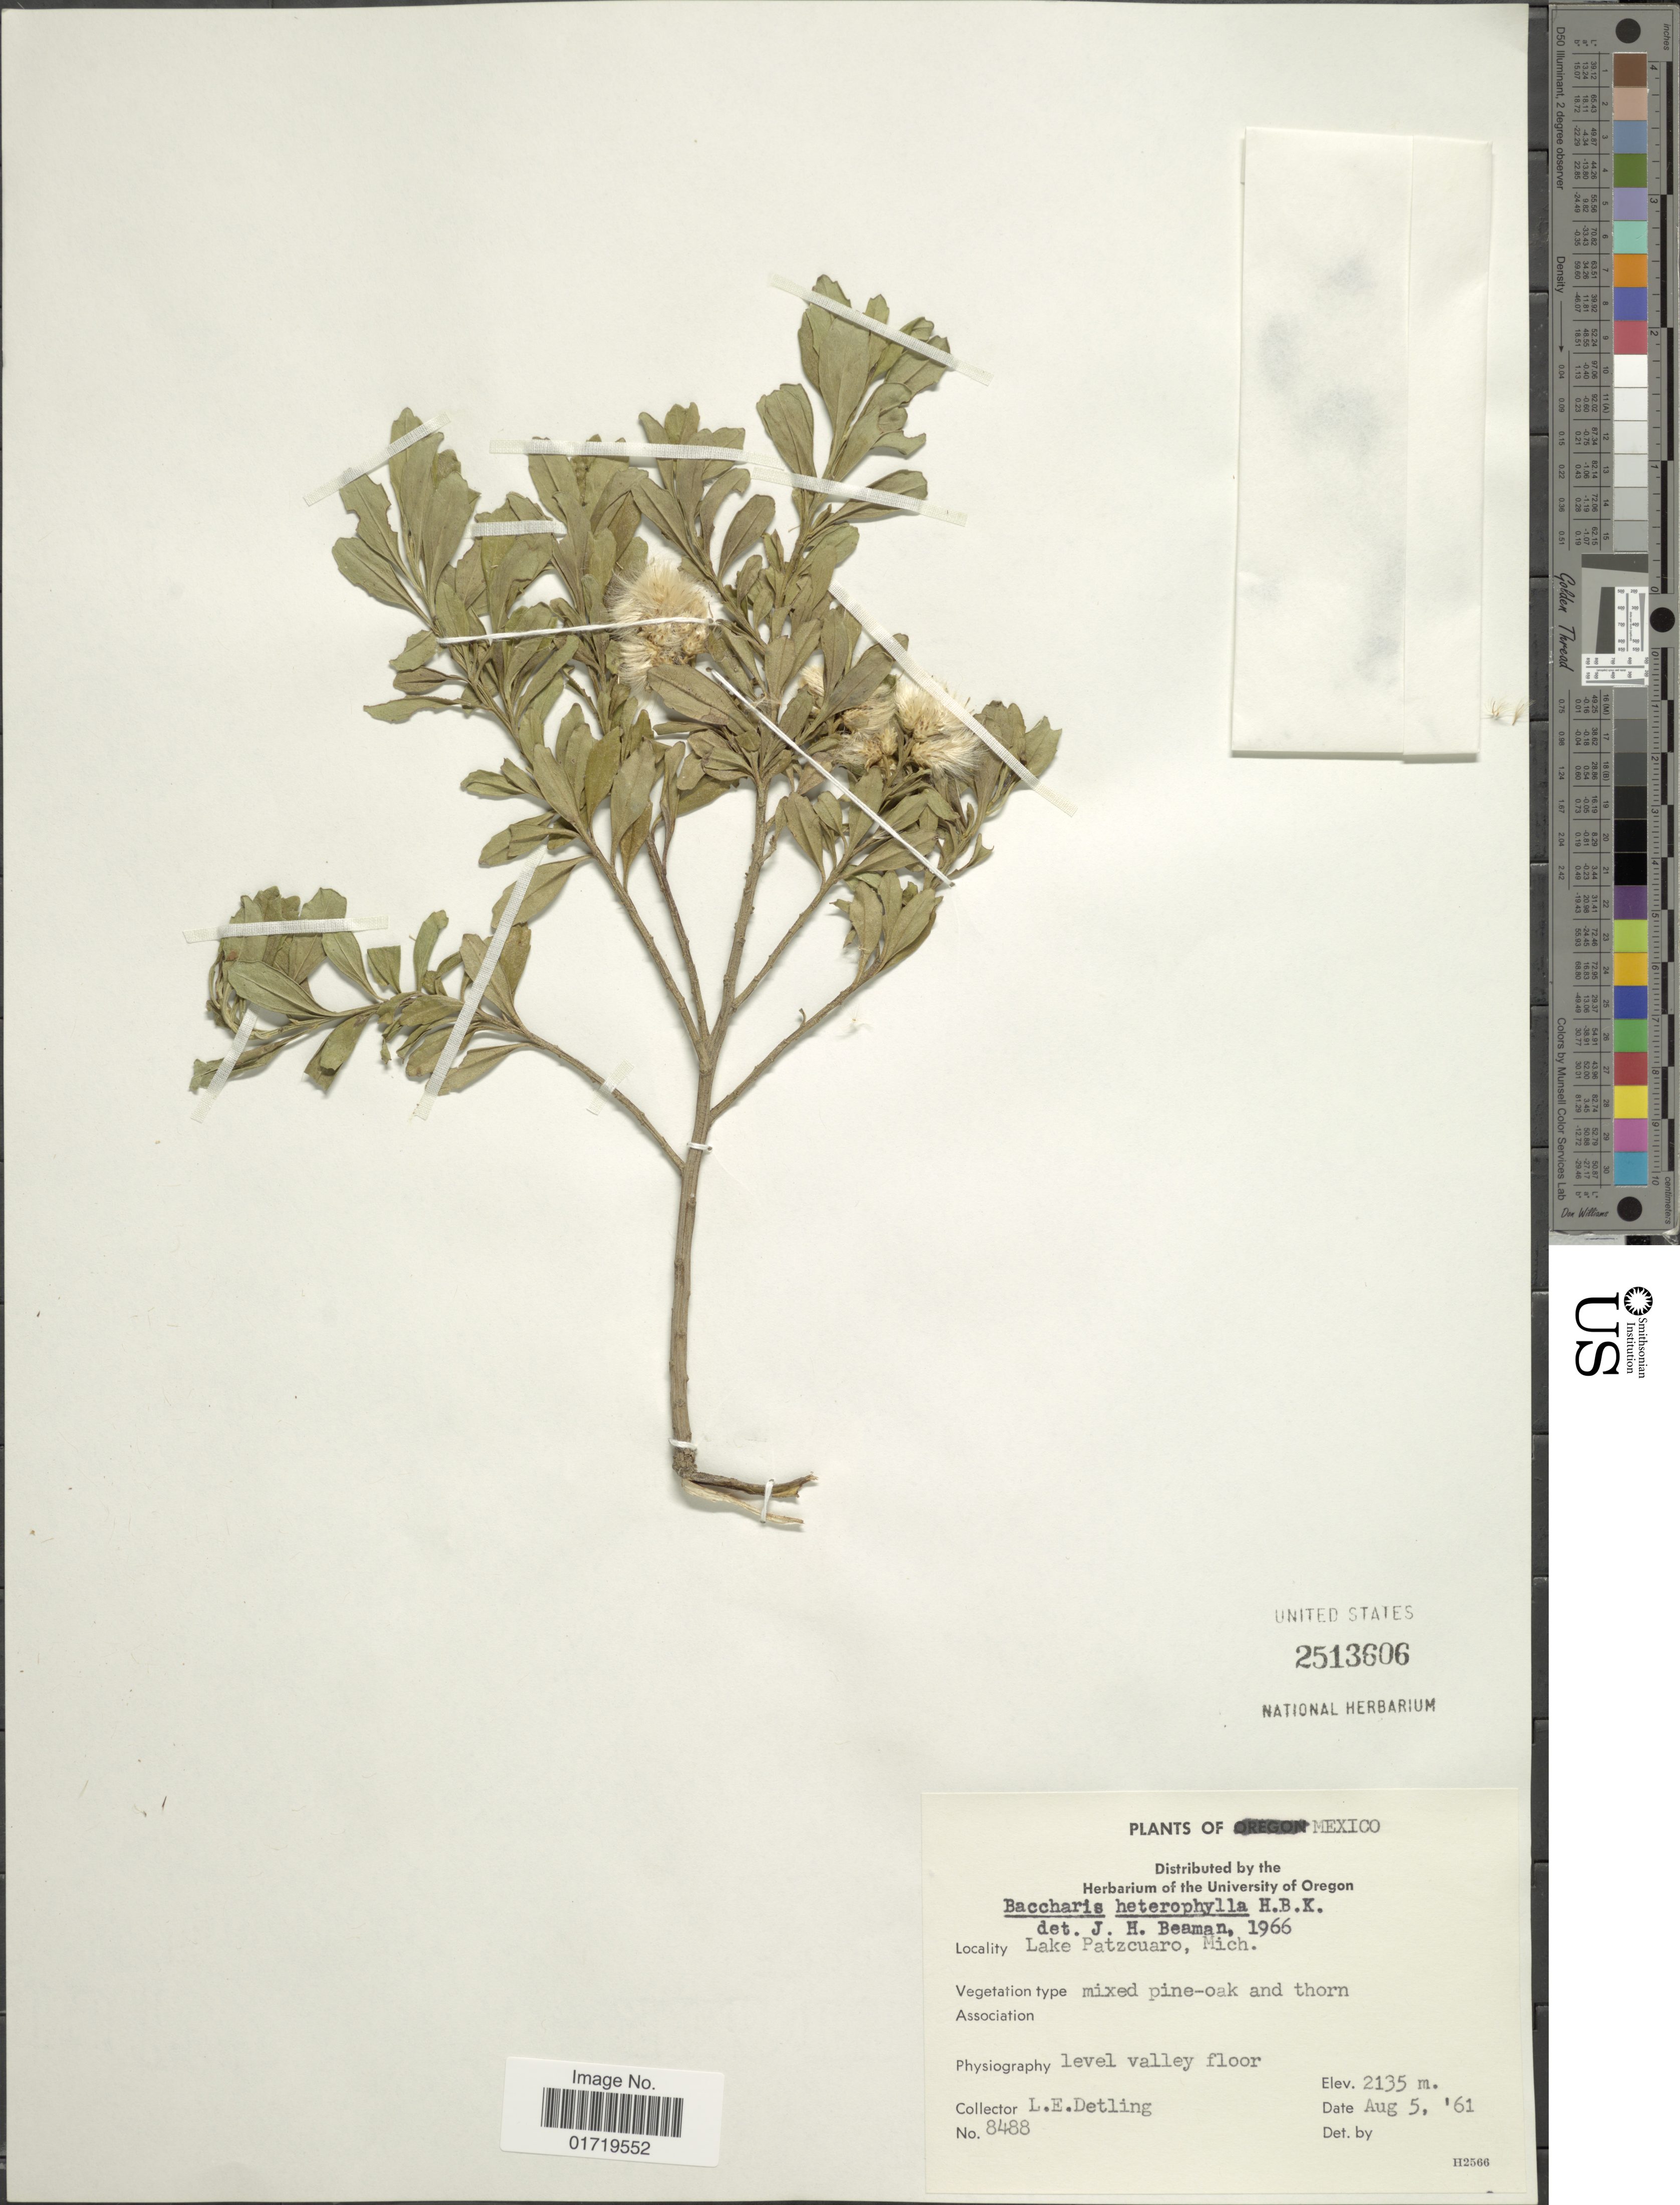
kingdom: Plantae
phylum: Tracheophyta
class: Magnoliopsida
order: Asterales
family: Asteraceae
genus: Baccharis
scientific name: Baccharis heterophylla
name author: Kunth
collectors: L. E. Detling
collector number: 8488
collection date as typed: Transcribed d/m/y: 5/8/61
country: Mexico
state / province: Michoacán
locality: Lake Patzcuaro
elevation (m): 2135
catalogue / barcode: US 2513606